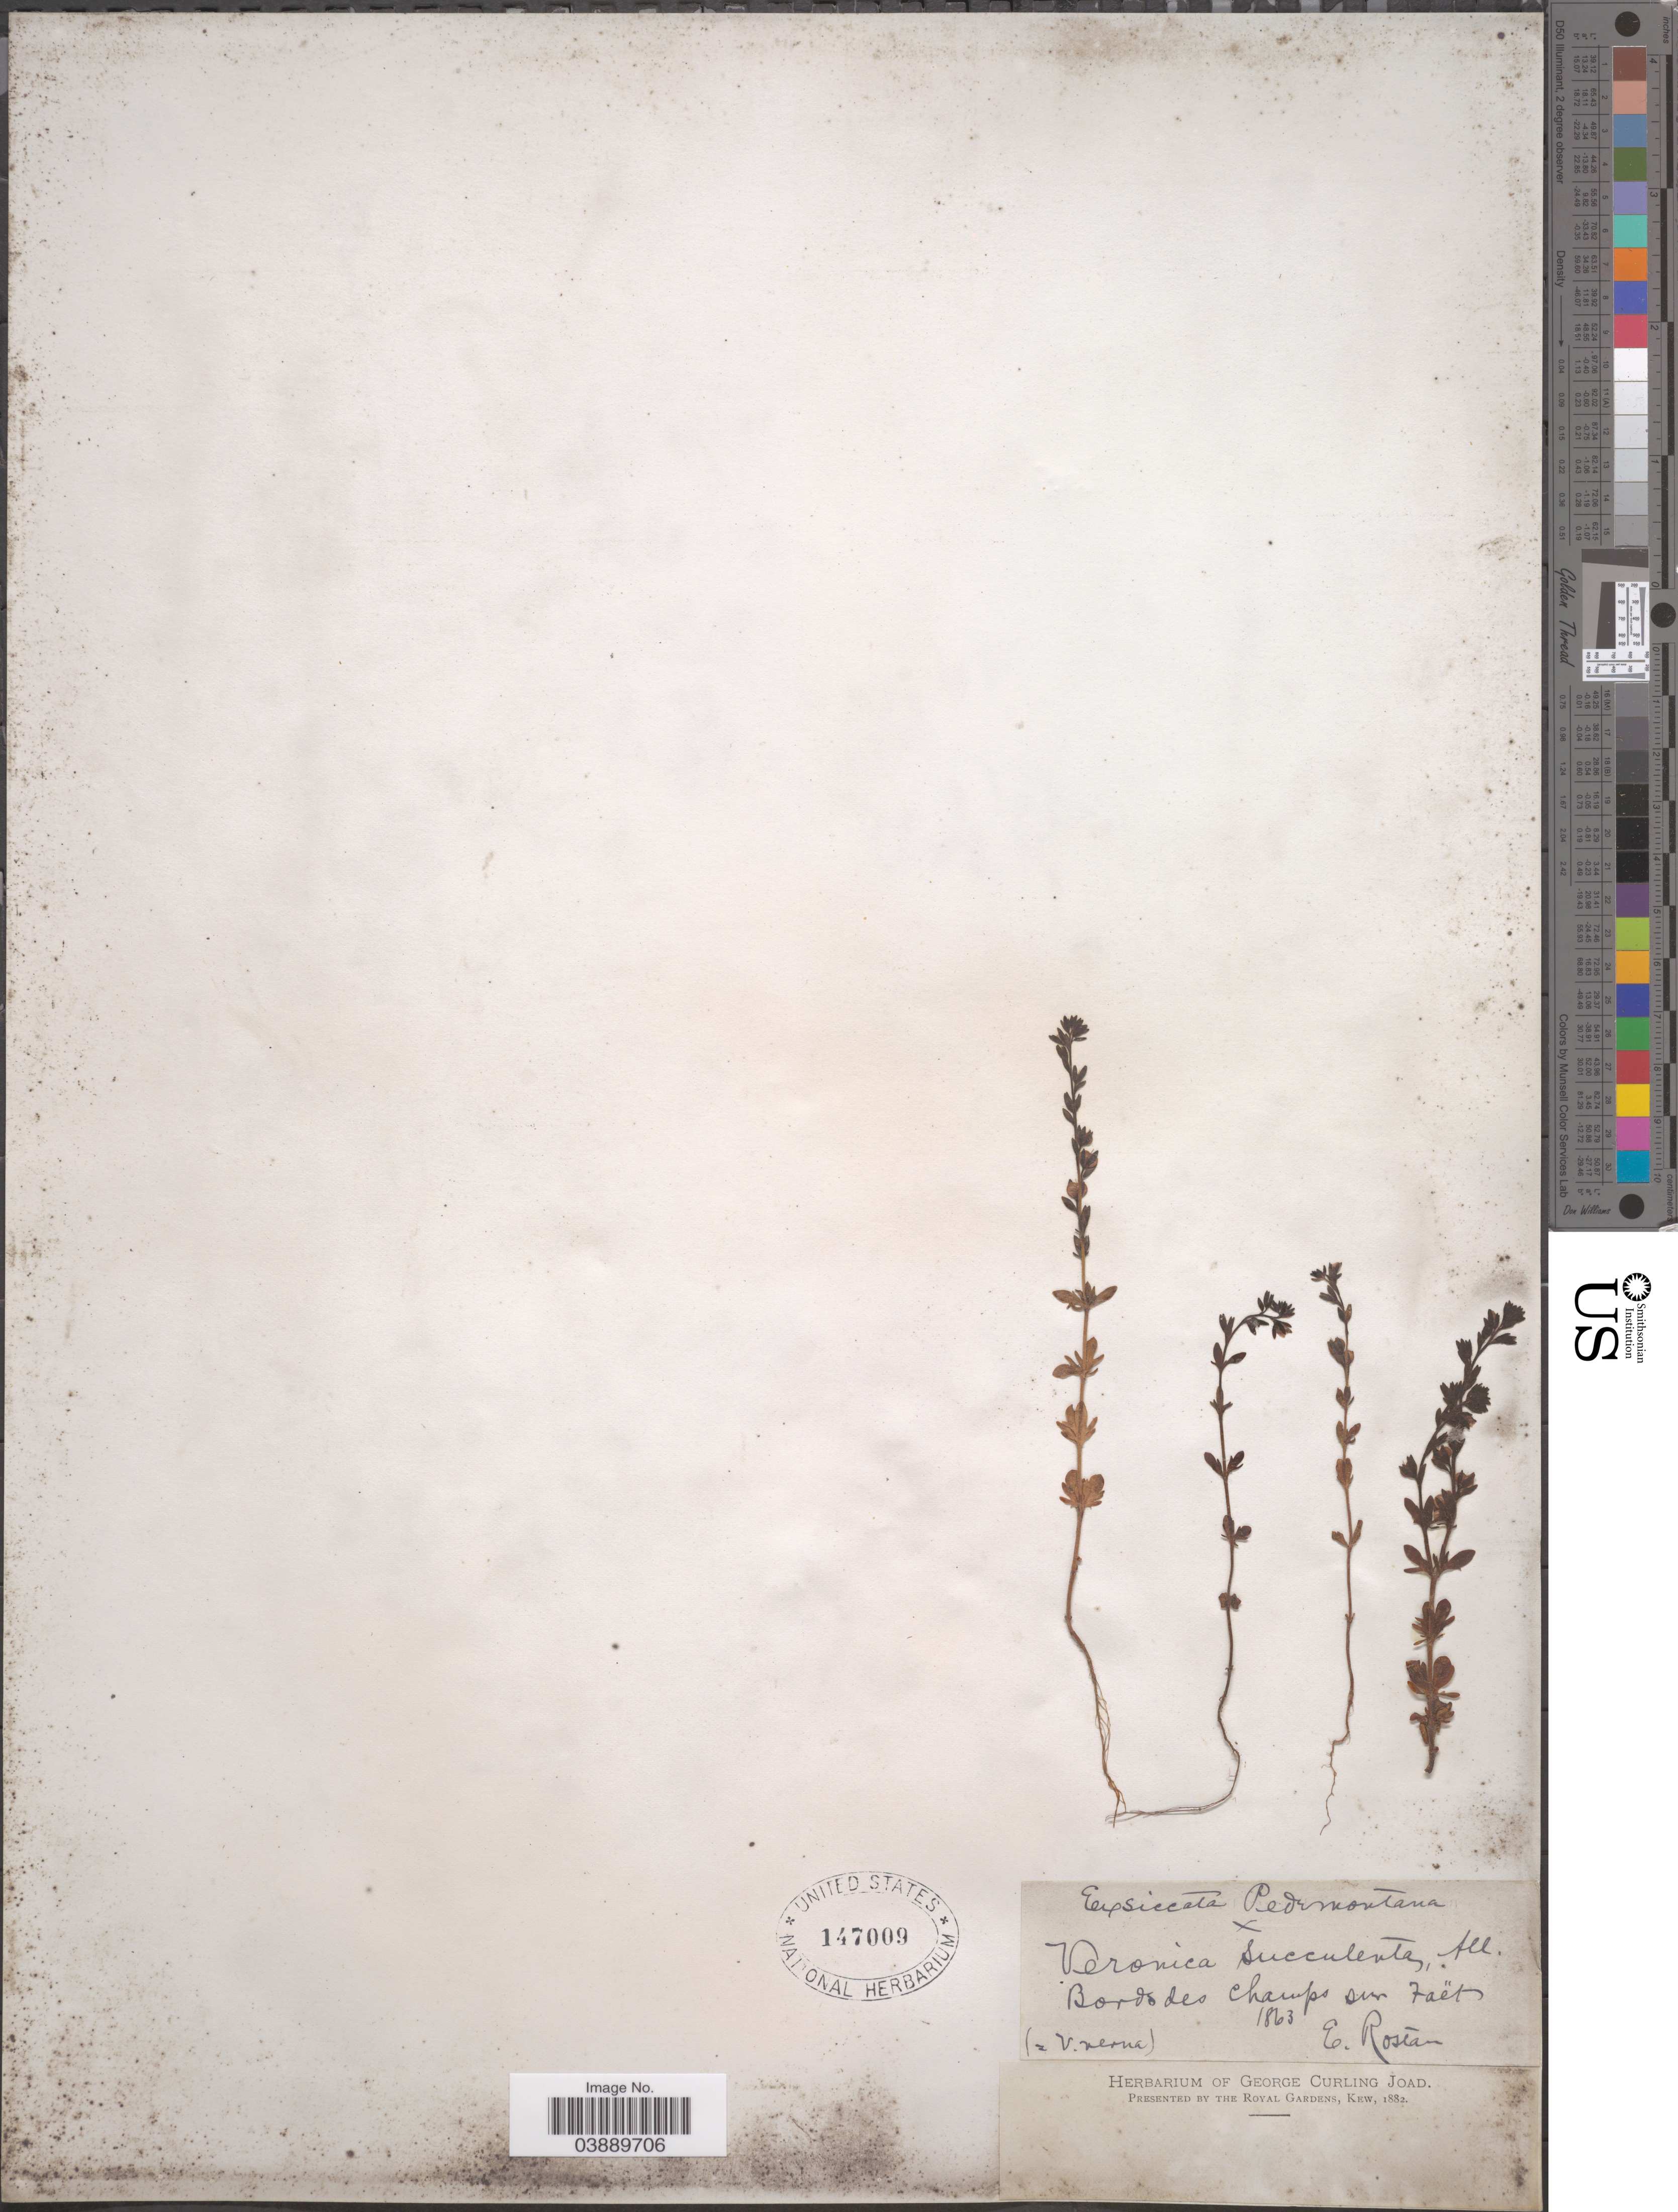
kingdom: Plantae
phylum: Tracheophyta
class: Magnoliopsida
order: Lamiales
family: Plantaginaceae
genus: Veronica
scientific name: Veronica succulenta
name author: All.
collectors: E. Rostan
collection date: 1863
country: Italy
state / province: Piedmont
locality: Pedemontana. Bords des champs sur Faȅt.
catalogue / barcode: US 147009